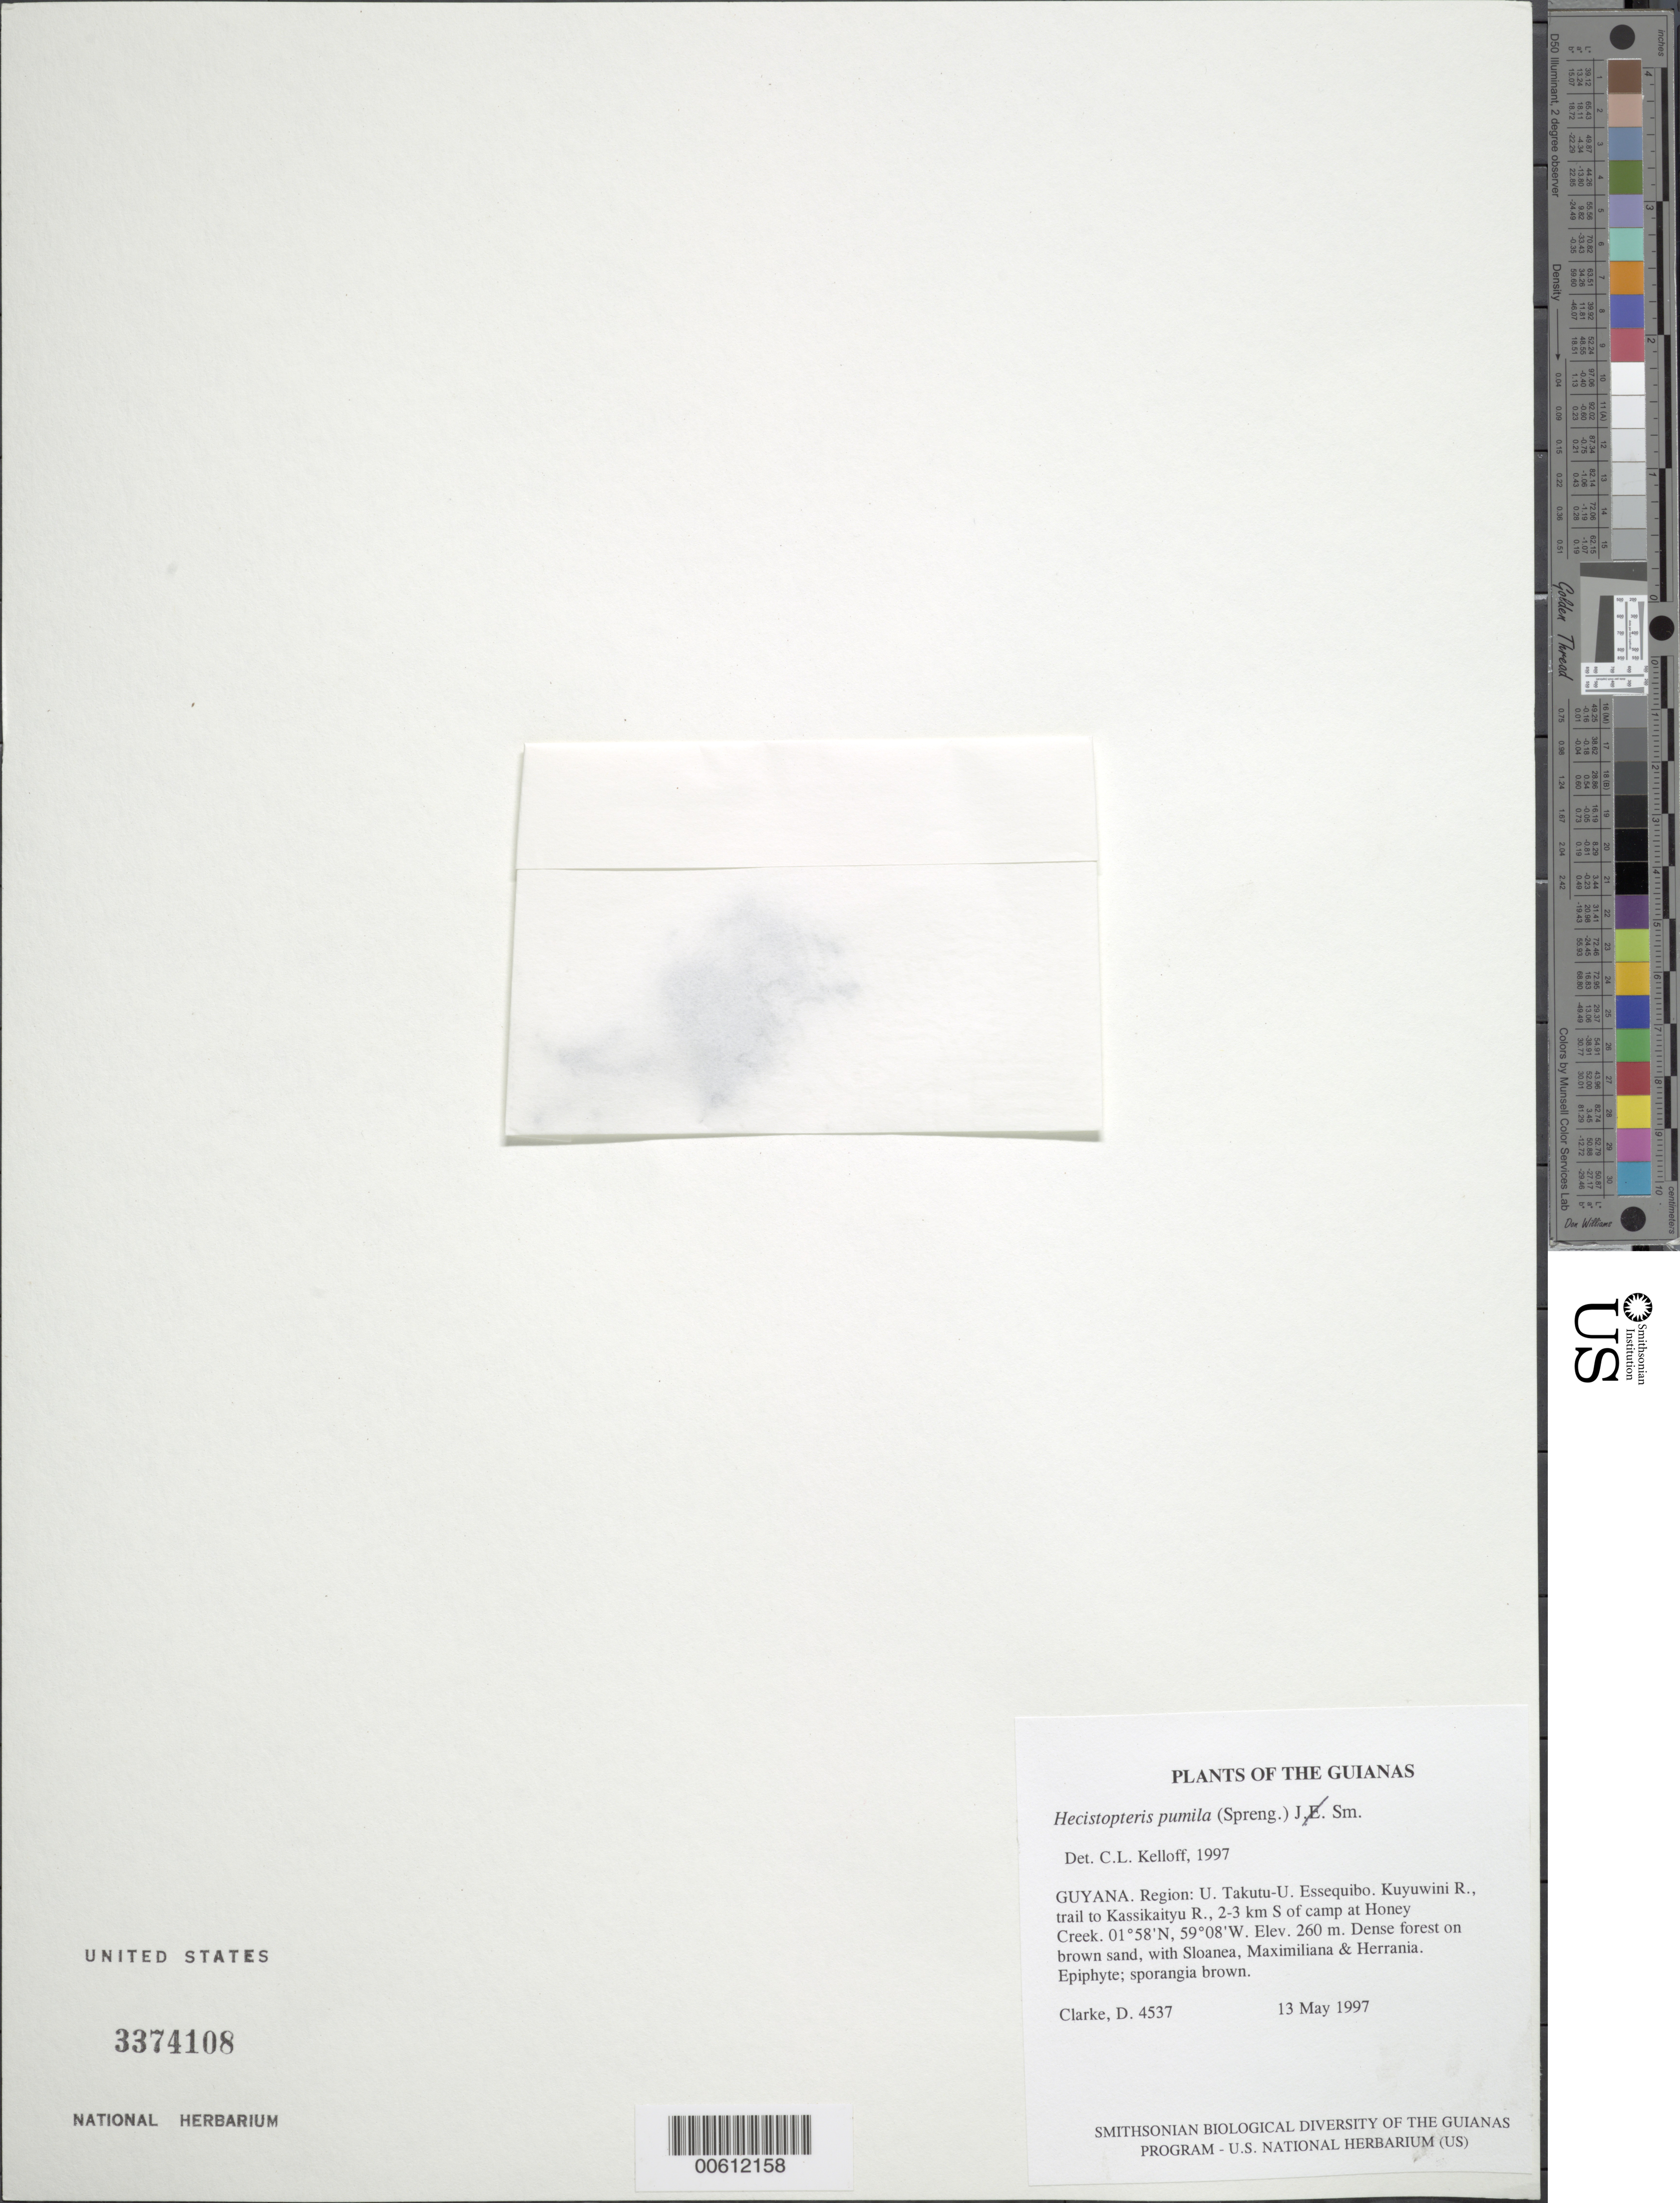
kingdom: Plantae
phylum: Tracheophyta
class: Polypodiopsida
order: Polypodiales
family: Pteridaceae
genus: Hecistopteris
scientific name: Hecistopteris pumila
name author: Christ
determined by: Kelloff, Carol L., (US), Smithsonian Institution - National Museum of Natural History (UNITED STATES)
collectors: H. D. Clarke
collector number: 4537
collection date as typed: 13 May 1997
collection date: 1997-05-13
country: Guyana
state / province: U. Takutu-U. Essequibo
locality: Kuyuwini R., trail to Kassikaityu R., 2-3 km S of camp at Honey Creek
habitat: Dense forest on brown sand, with Sloanea, Maximiliana & Herrania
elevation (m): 260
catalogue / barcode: US 3374108